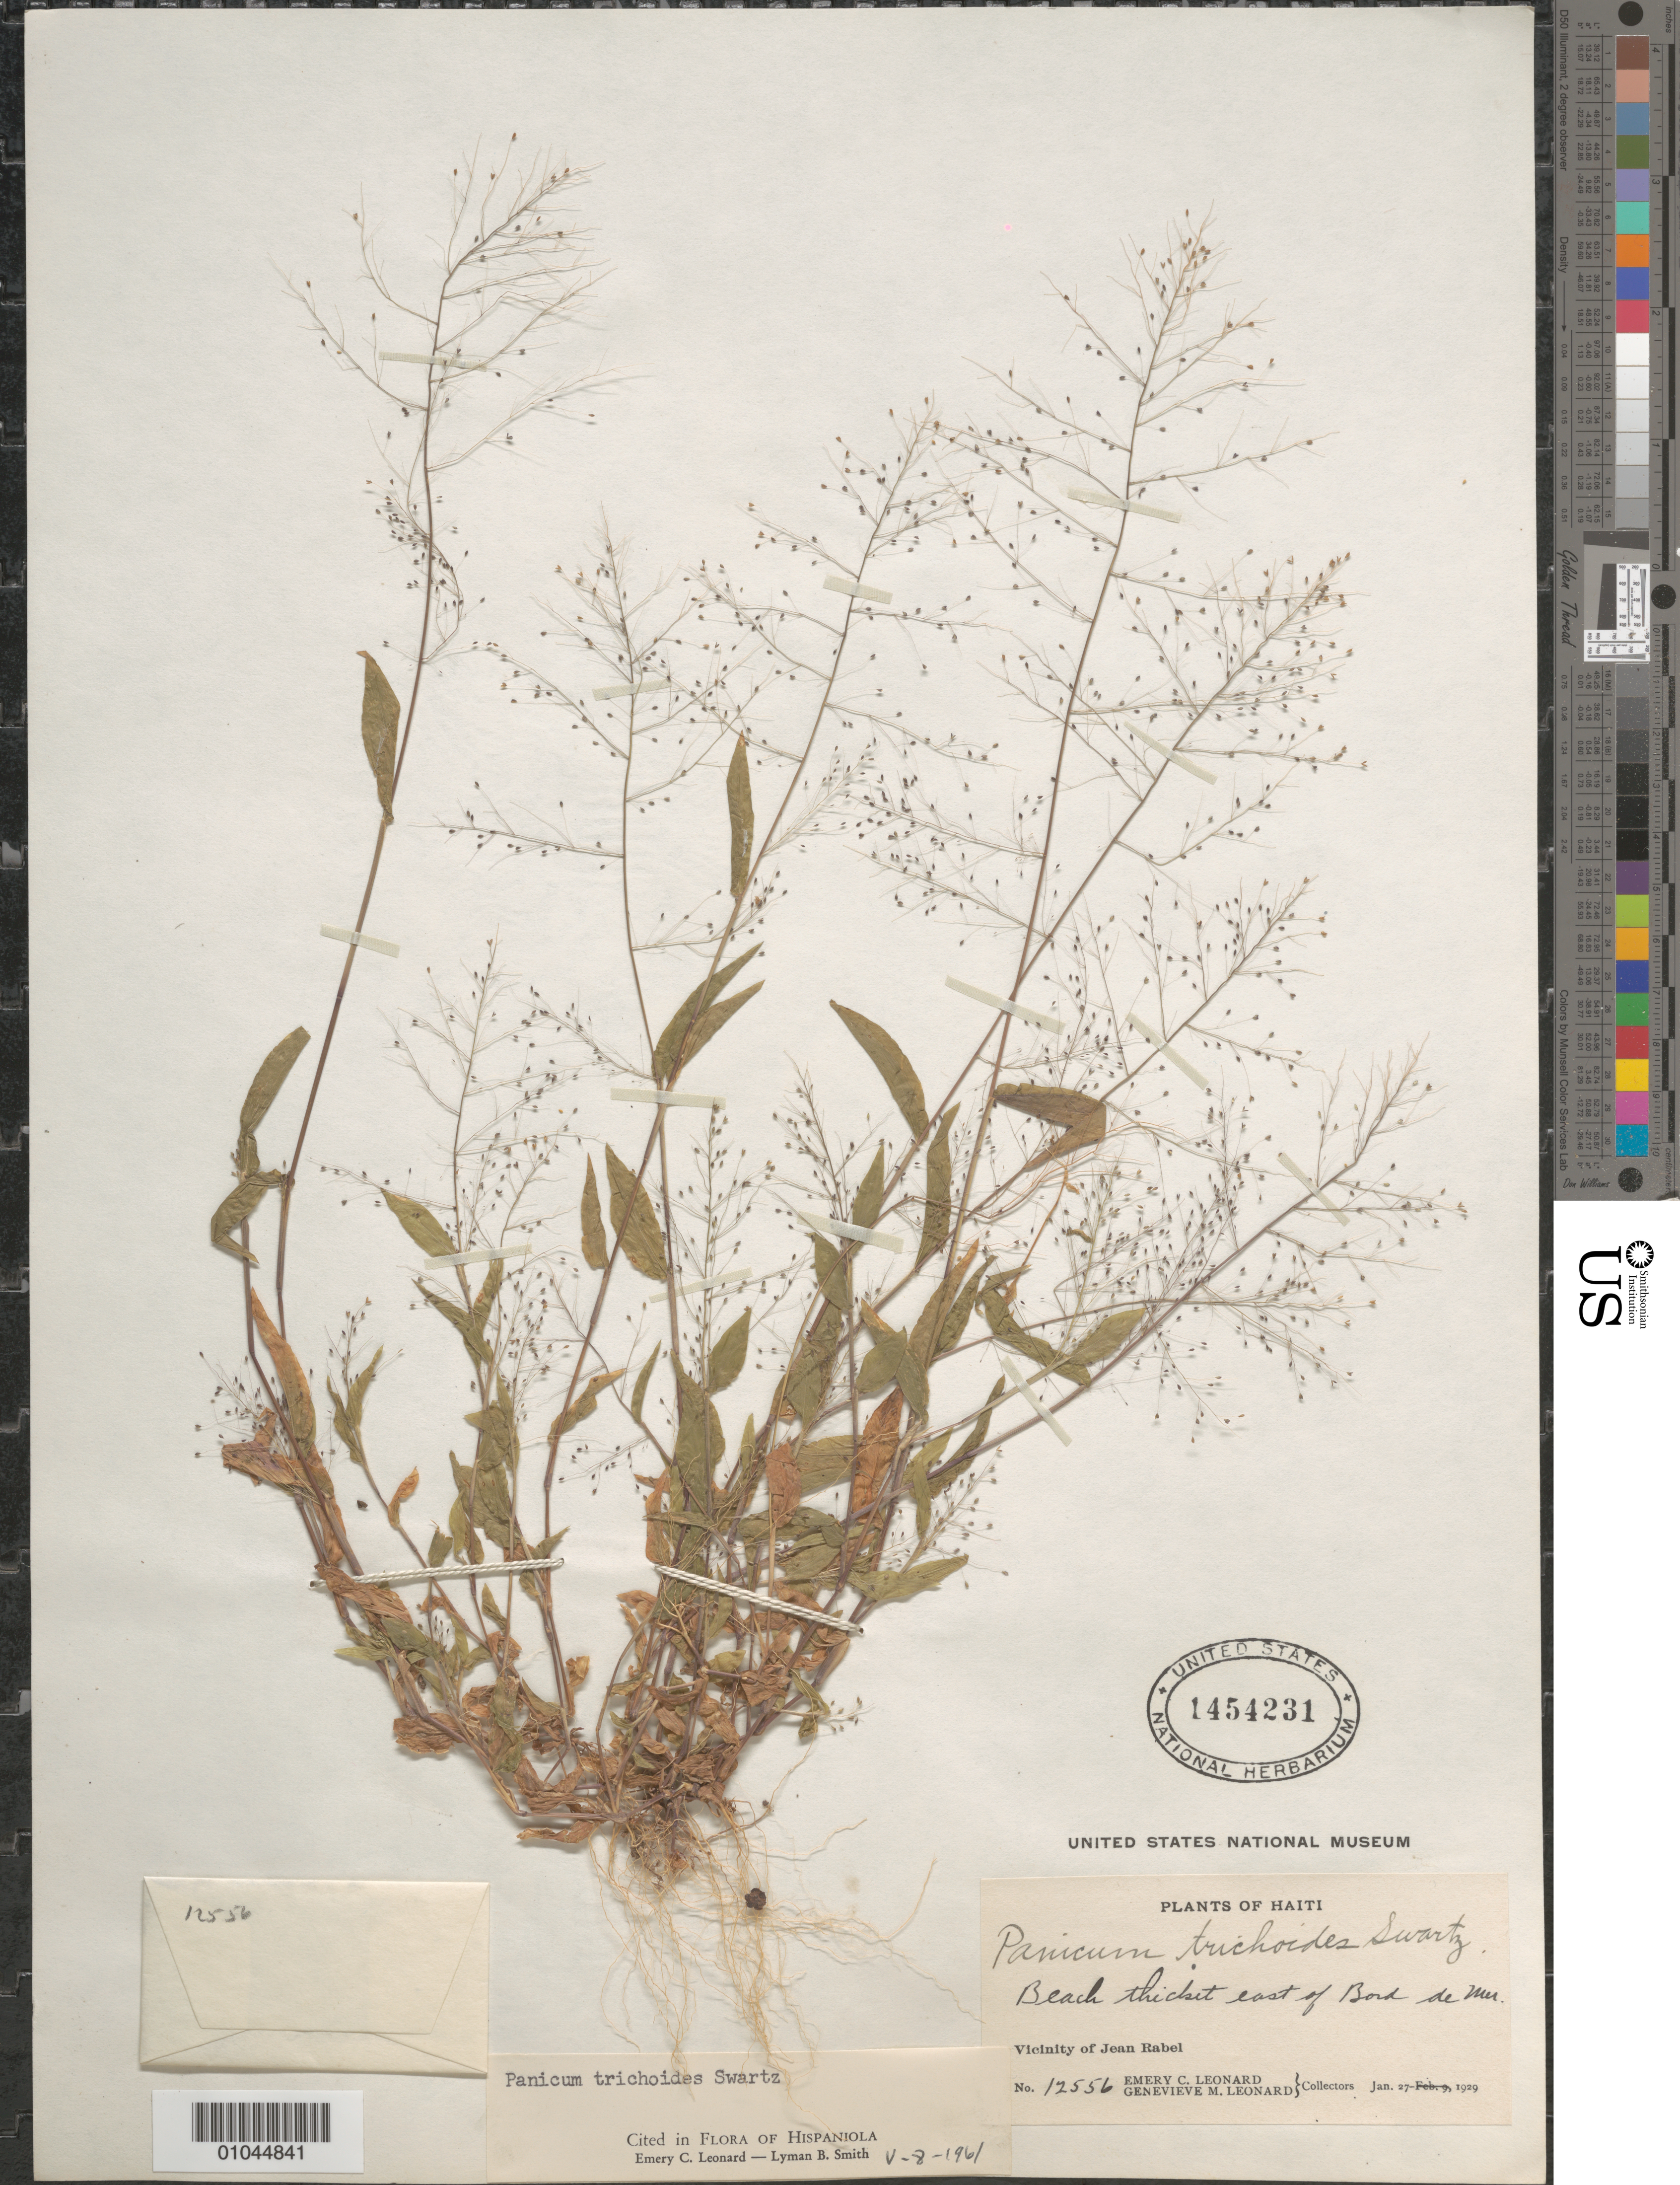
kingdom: Plantae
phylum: Tracheophyta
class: Liliopsida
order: Poales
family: Poaceae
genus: Panicum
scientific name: Panicum trichoides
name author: Sw.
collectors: E. C. Leonard & G. M. Leonard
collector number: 12556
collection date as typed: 27 Jan 1929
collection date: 1929-01-27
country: Haiti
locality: Vicinity of Jean Rabel, E of Bord de Mer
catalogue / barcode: US 1454231